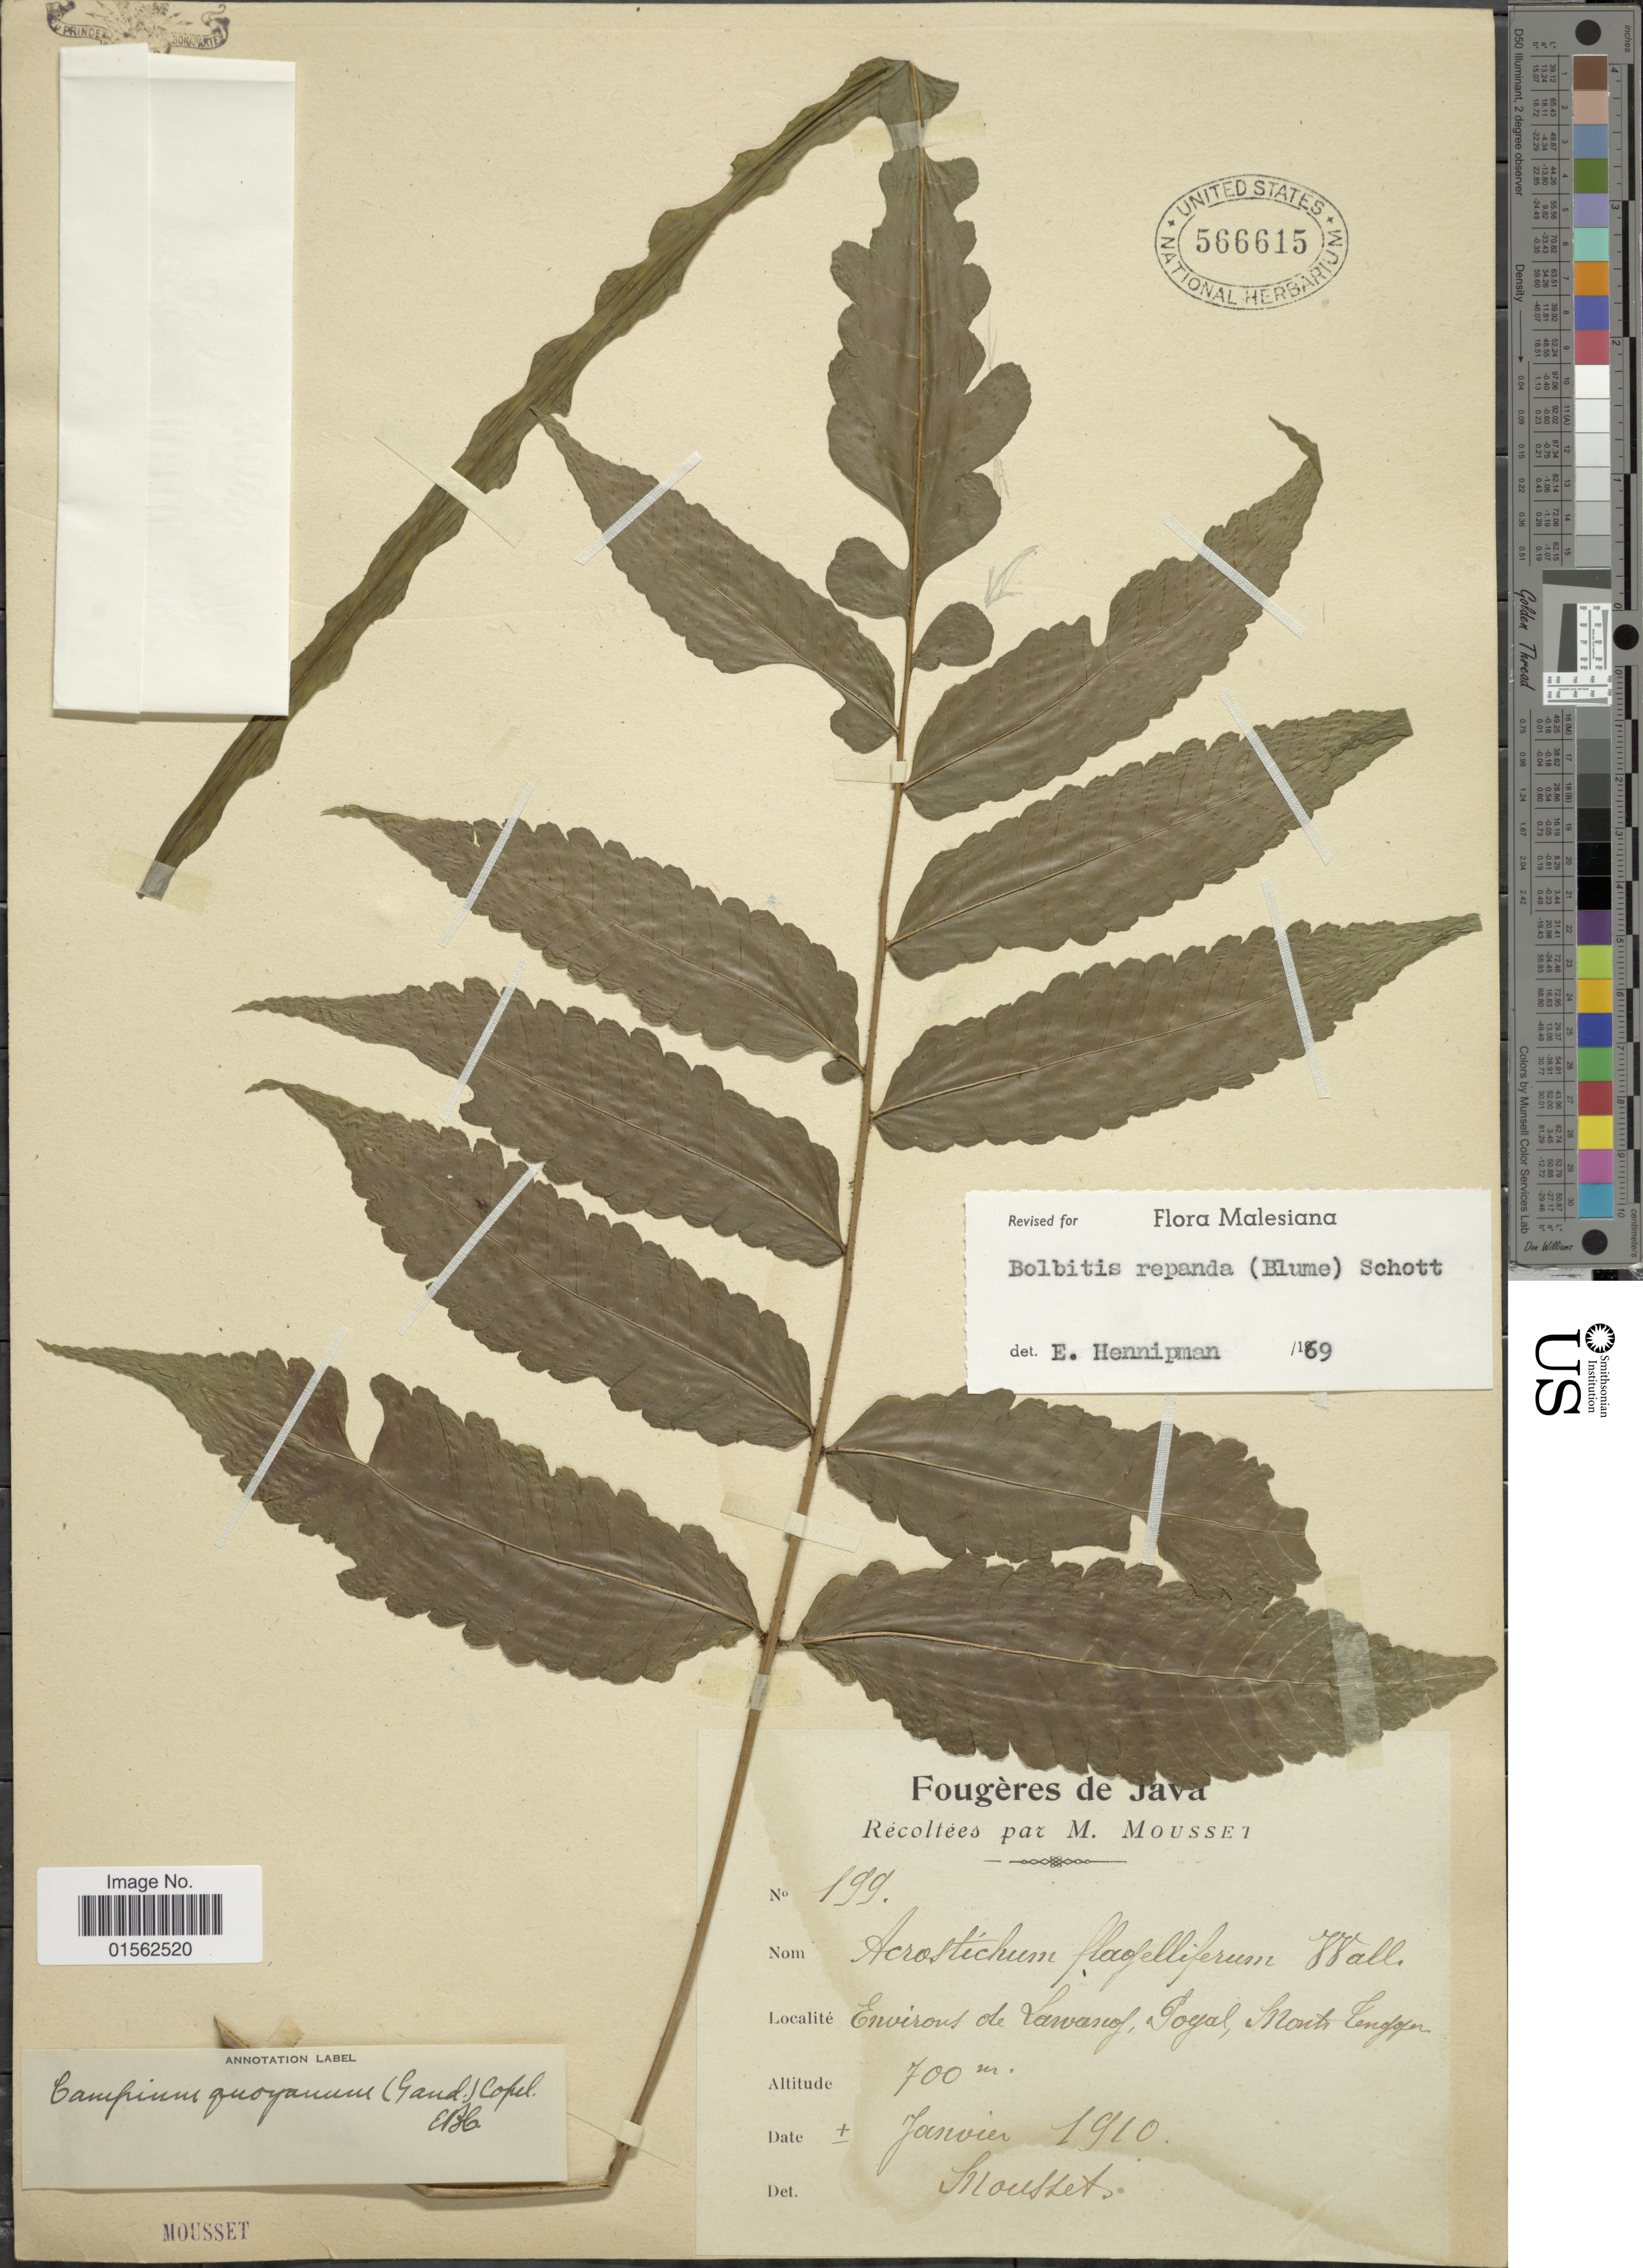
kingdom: Plantae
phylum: Tracheophyta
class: Polypodiopsida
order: Polypodiales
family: Dryopteridaceae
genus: Bolbitis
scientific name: Bolbitis repanda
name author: (Blume) Schott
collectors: M. Mousset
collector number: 199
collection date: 1910-01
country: Indonesia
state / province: Java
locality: Environs de Lwang, Poyal, Mount. Tengger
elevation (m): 700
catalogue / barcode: US 566615